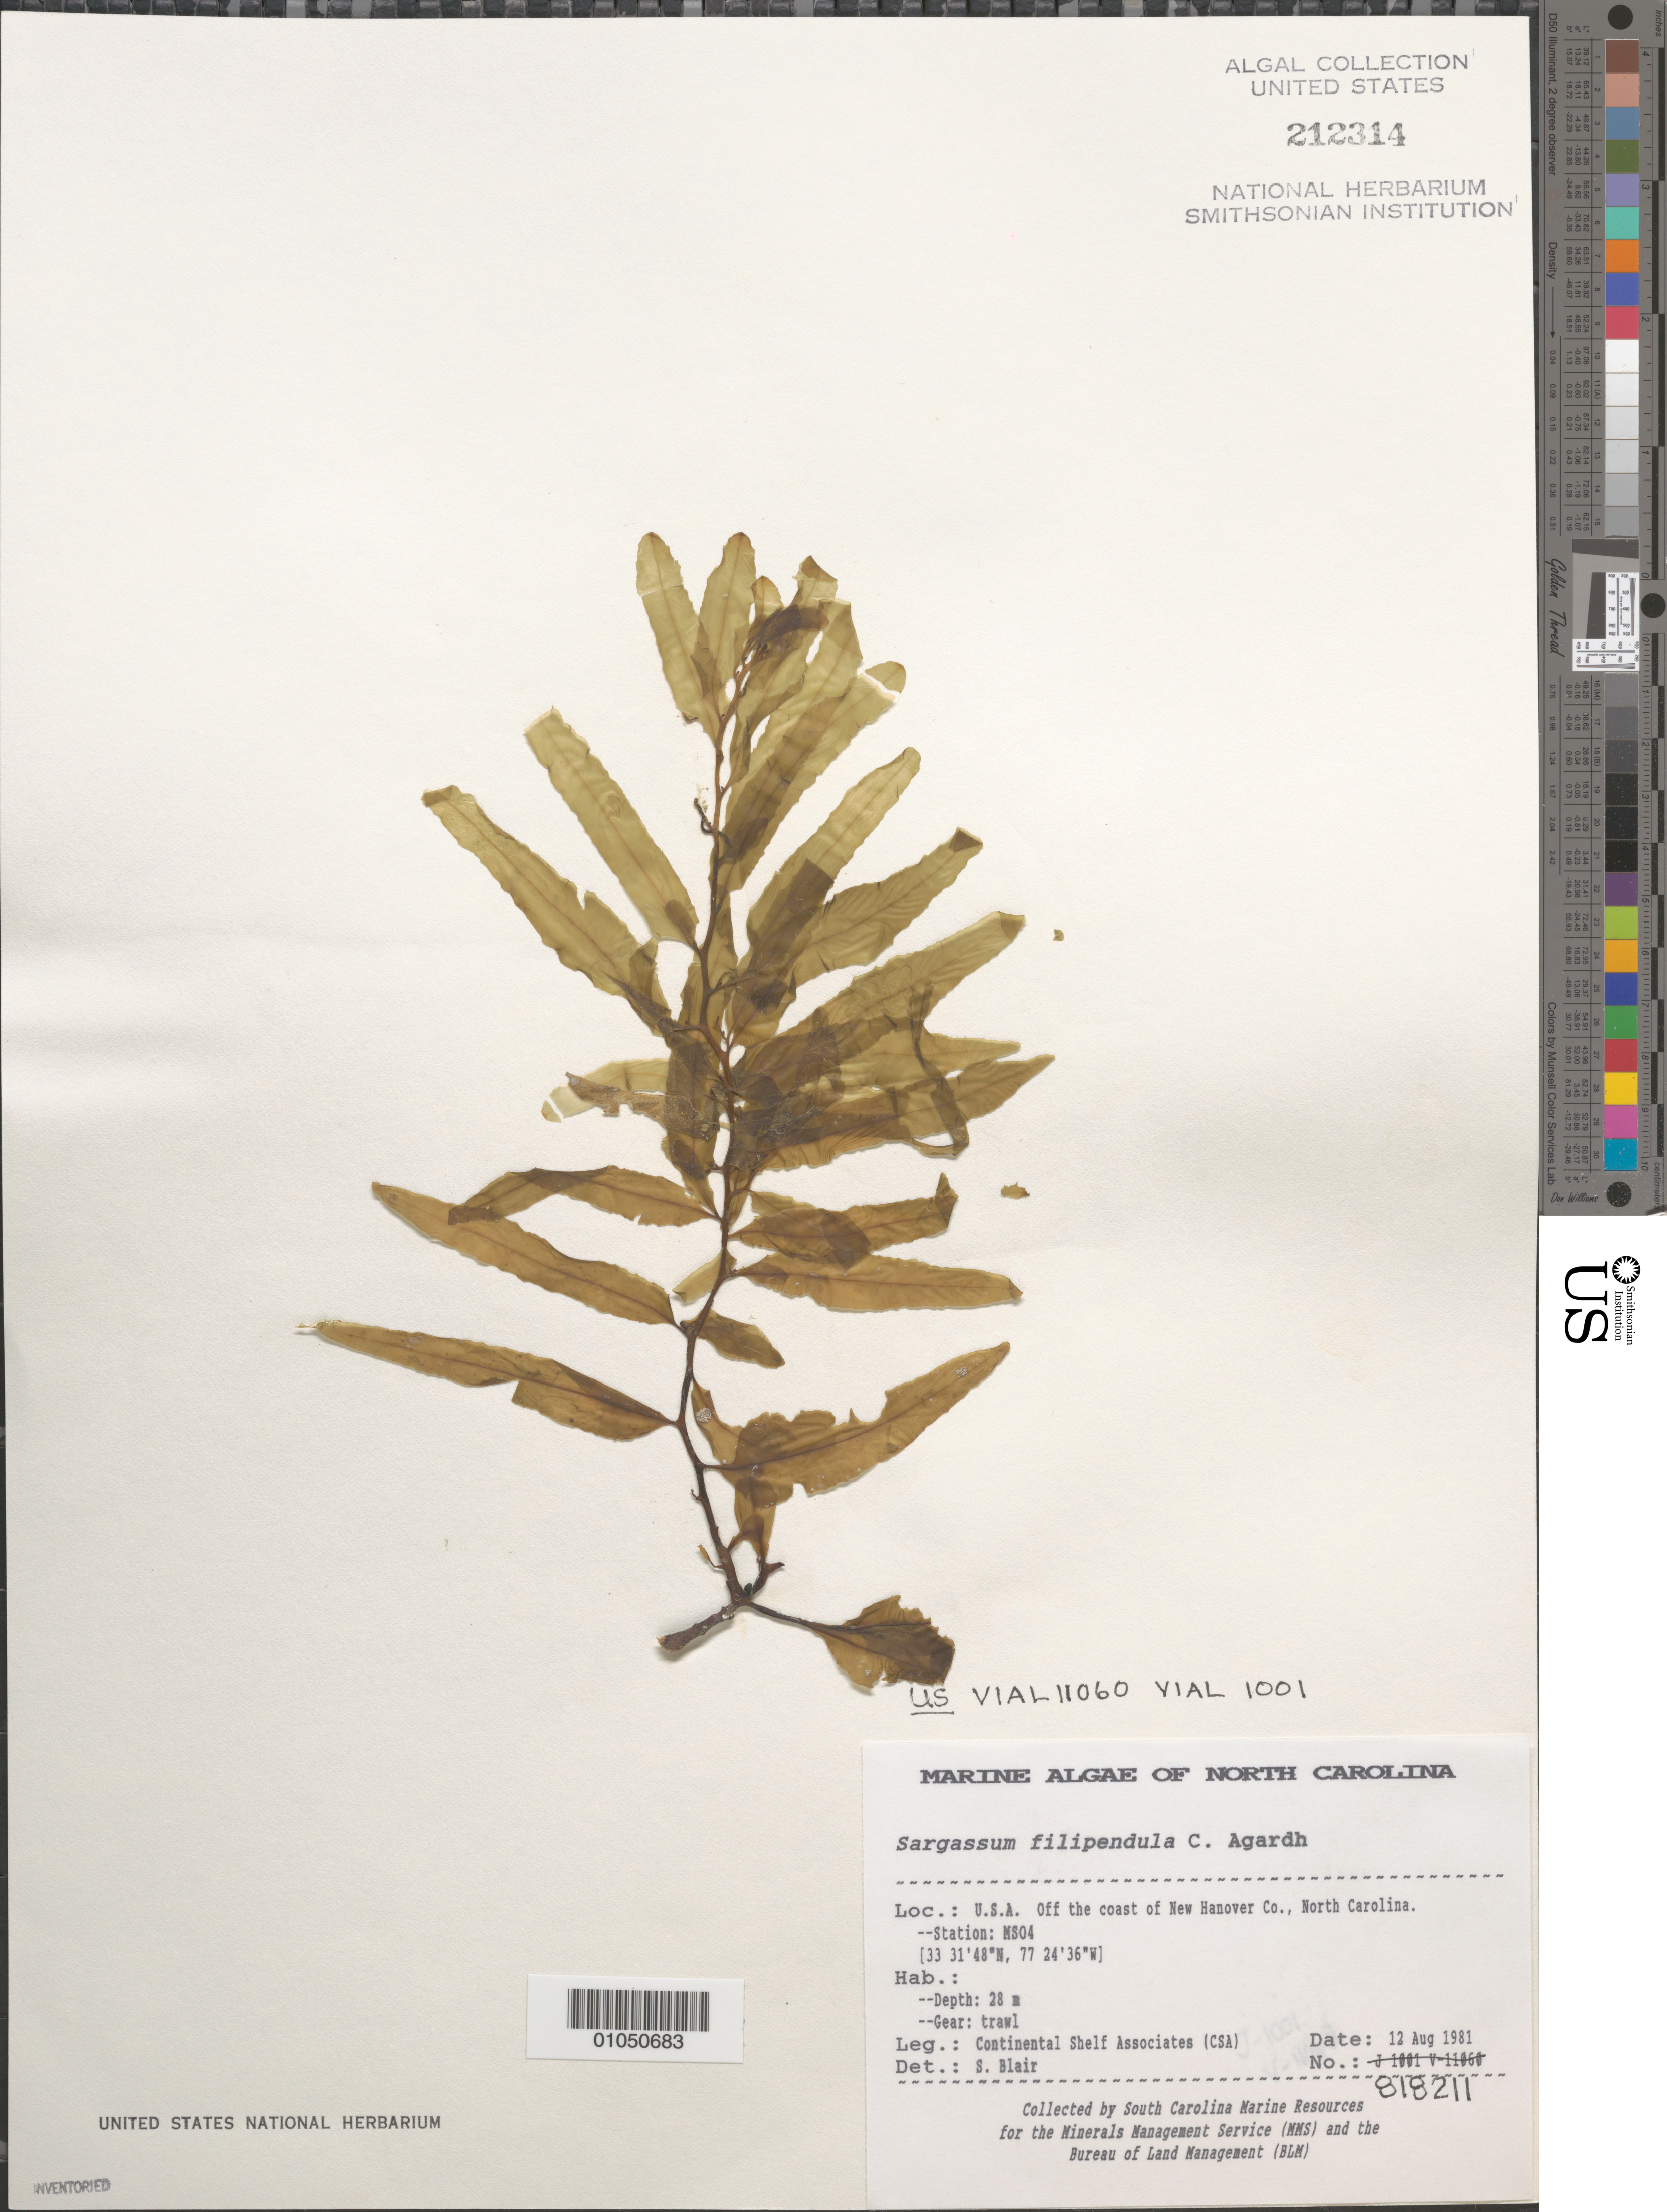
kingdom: Chromista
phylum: Ochrophyta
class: Phaeophyceae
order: Fucales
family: Sargassaceae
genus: Sargassum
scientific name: Sargassum filipendula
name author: C. Agardh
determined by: Blair, S. M.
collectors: Continental Shelf Associates for the MMS/BLM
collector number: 818211 Station MS04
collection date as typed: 12 Aug 1981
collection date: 1981-08-12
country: United States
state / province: North Carolina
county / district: New Hanover County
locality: Off coast of New Hanover County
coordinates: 33 31'48"N, 77 24'36"W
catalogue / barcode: US 212314